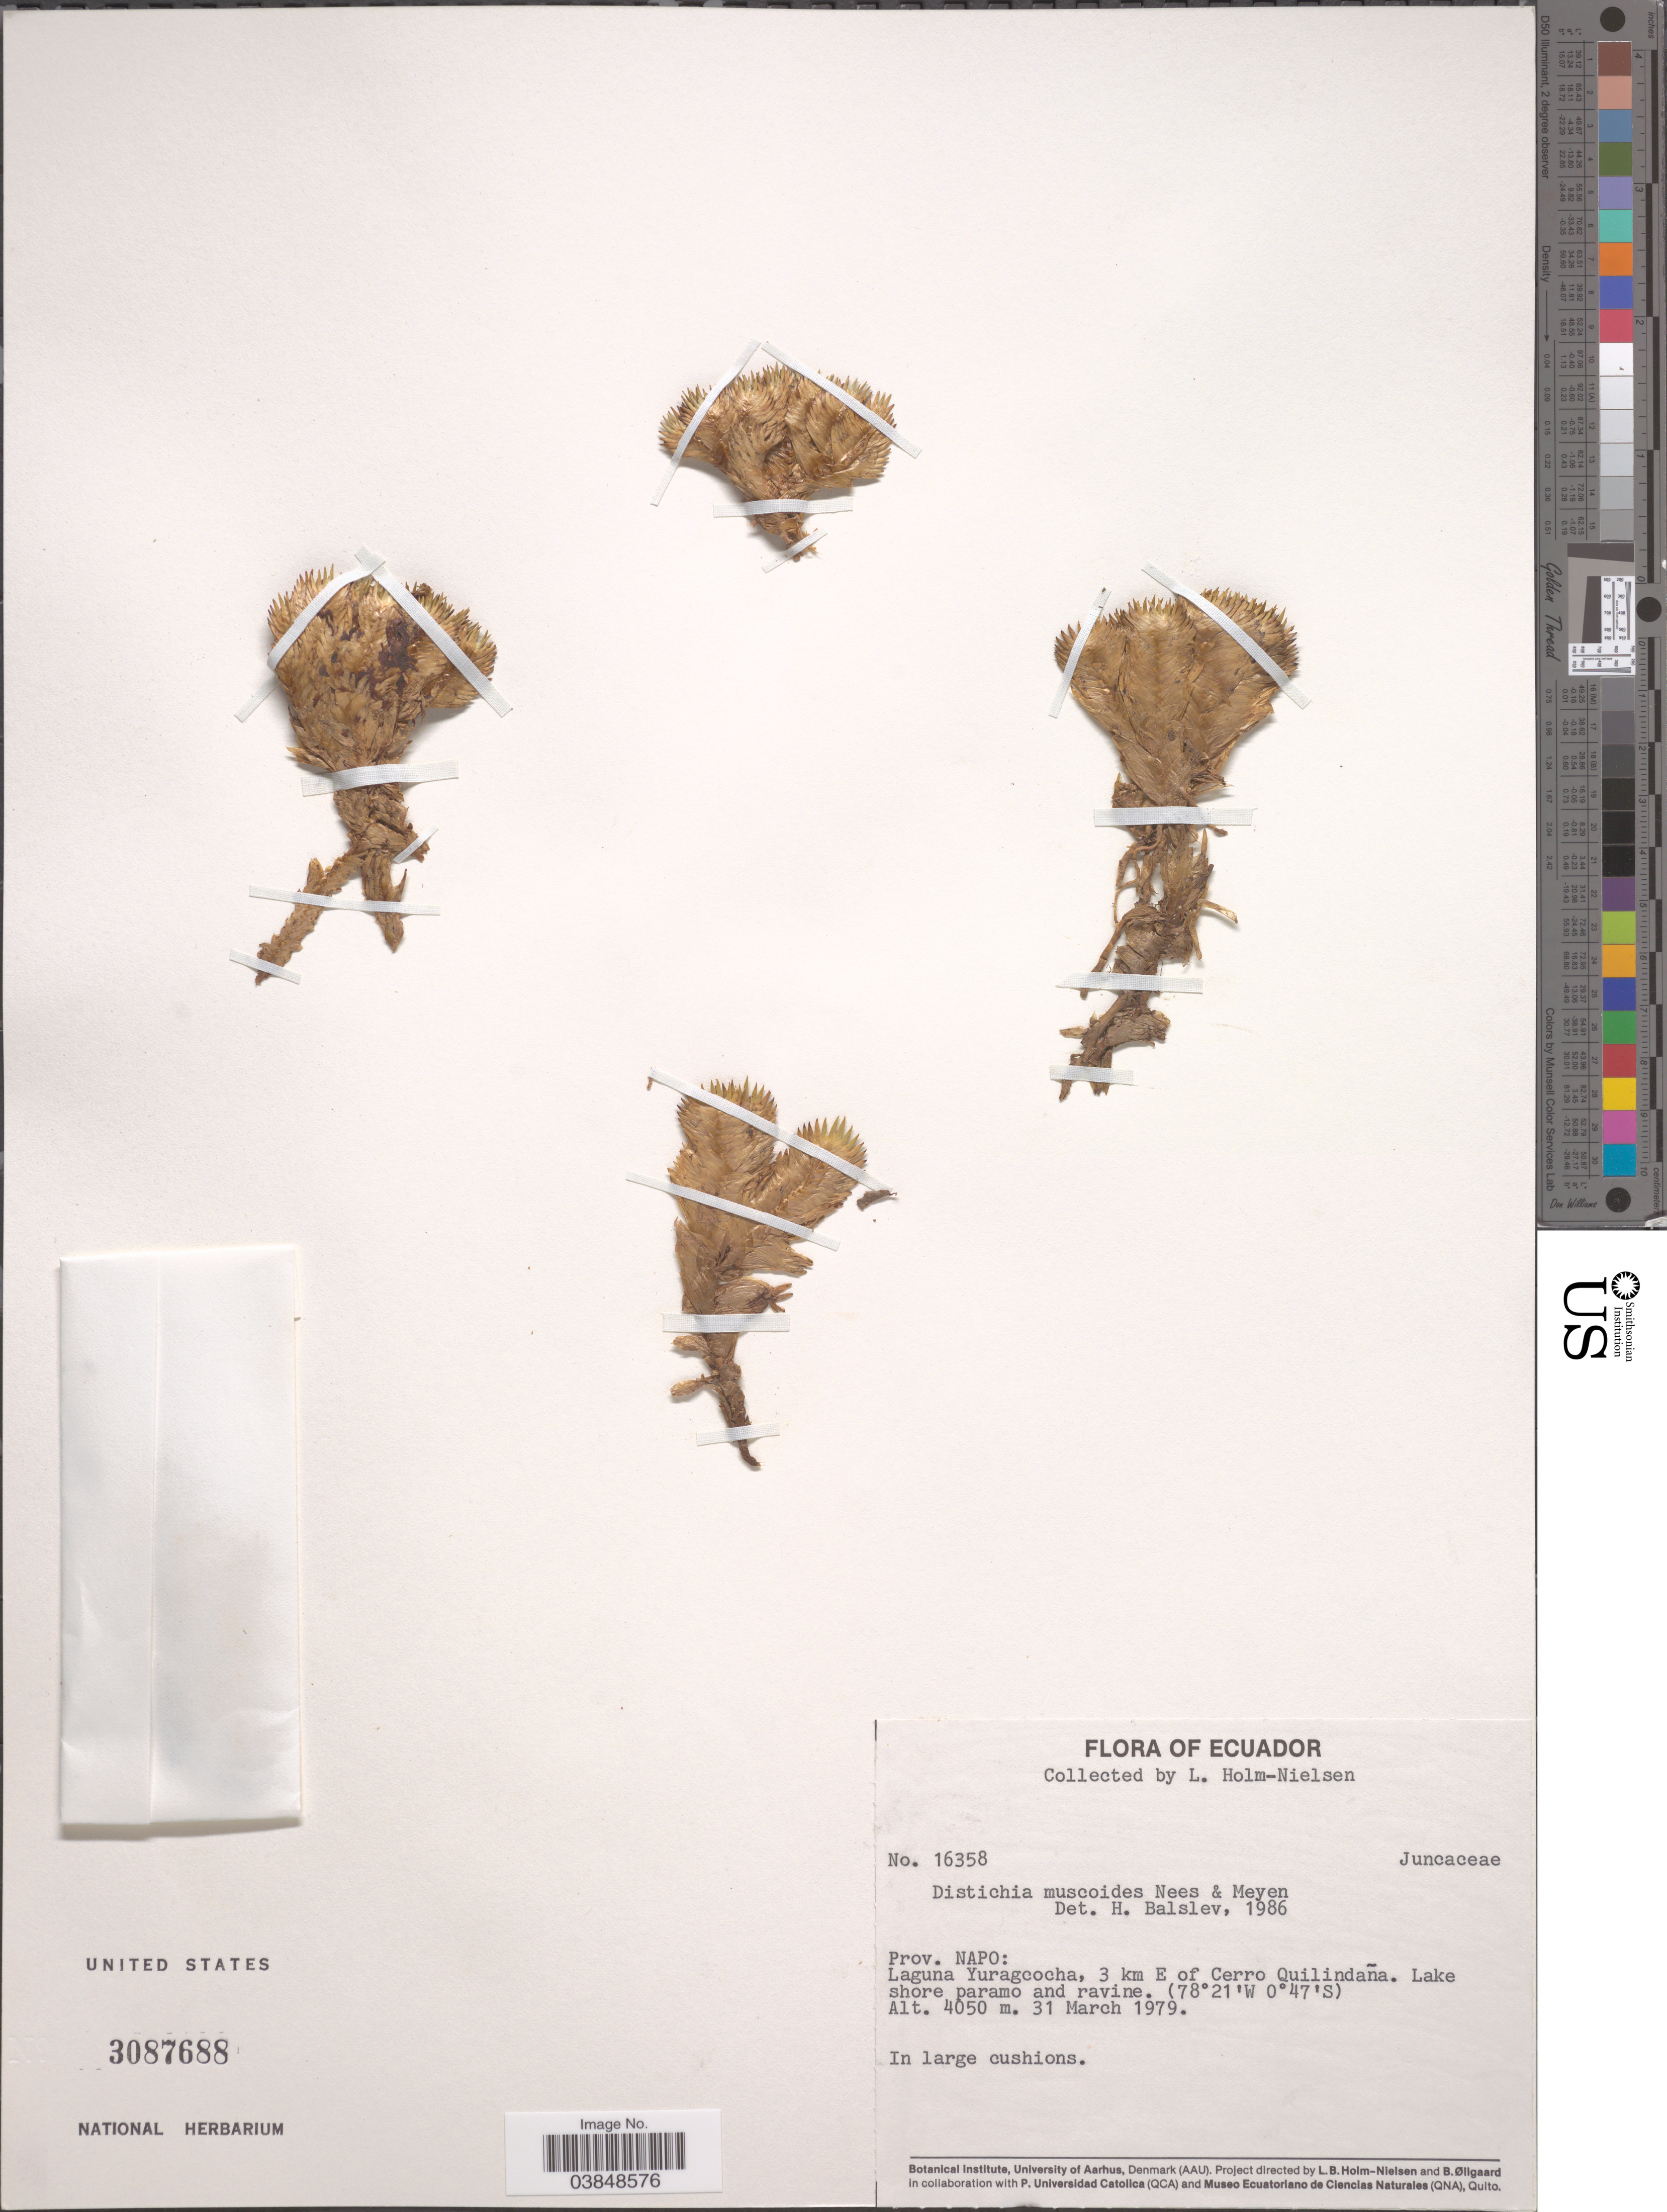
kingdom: Plantae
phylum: Tracheophyta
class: Liliopsida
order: Poales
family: Juncaceae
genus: Distichia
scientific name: Distichia muscoides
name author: Nees & Meyen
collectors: L. Holm-Nielsen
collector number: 16358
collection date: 1979-03-31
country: Ecuador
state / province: Napo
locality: Laguna Yuragcocha, 3 km E of Cerro Quilindaña. Lake shore paramo and ravine.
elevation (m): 4050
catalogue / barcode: US 3087688